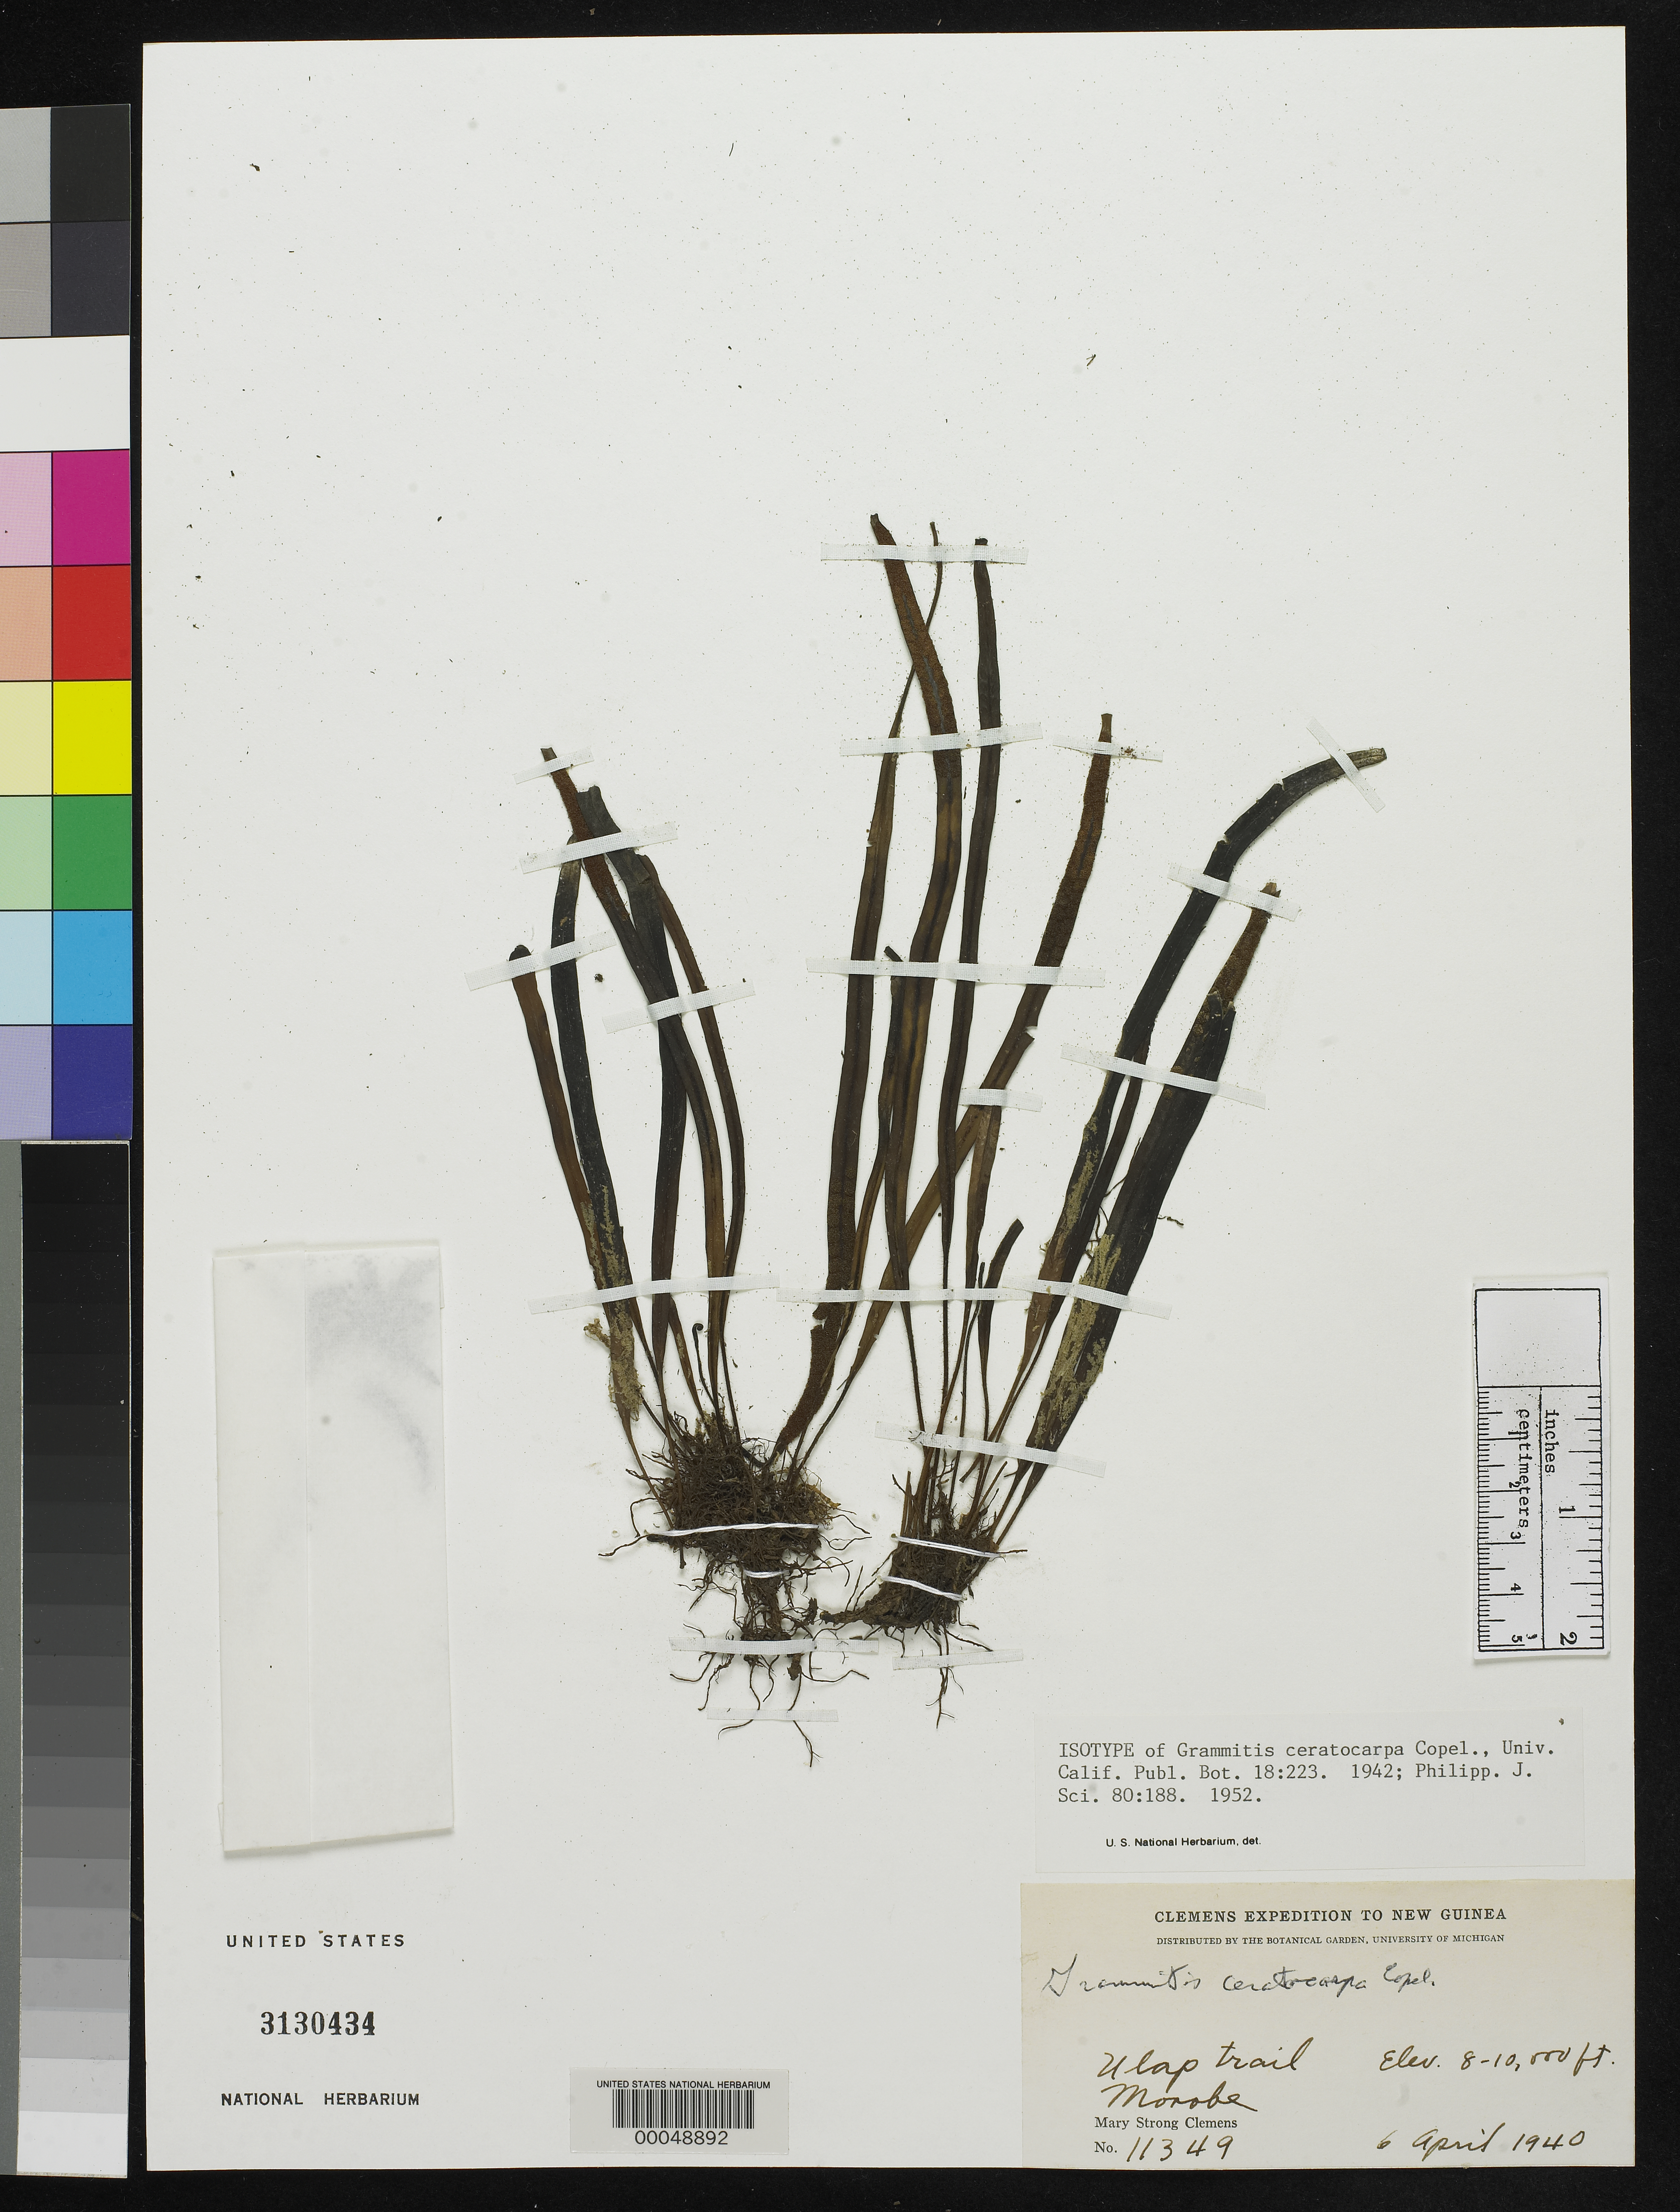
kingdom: Plantae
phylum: Tracheophyta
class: Polypodiopsida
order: Polypodiales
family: Polypodiaceae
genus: Grammitis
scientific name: Grammitis ceratocarpa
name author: Copel.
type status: Isotype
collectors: M. S. Clemens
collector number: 11349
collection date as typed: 06 Apr 1940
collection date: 1940-04-06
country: Papua New Guinea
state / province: Morobe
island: New Guinea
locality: Ulap trail.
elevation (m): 2438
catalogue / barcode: US 3130434